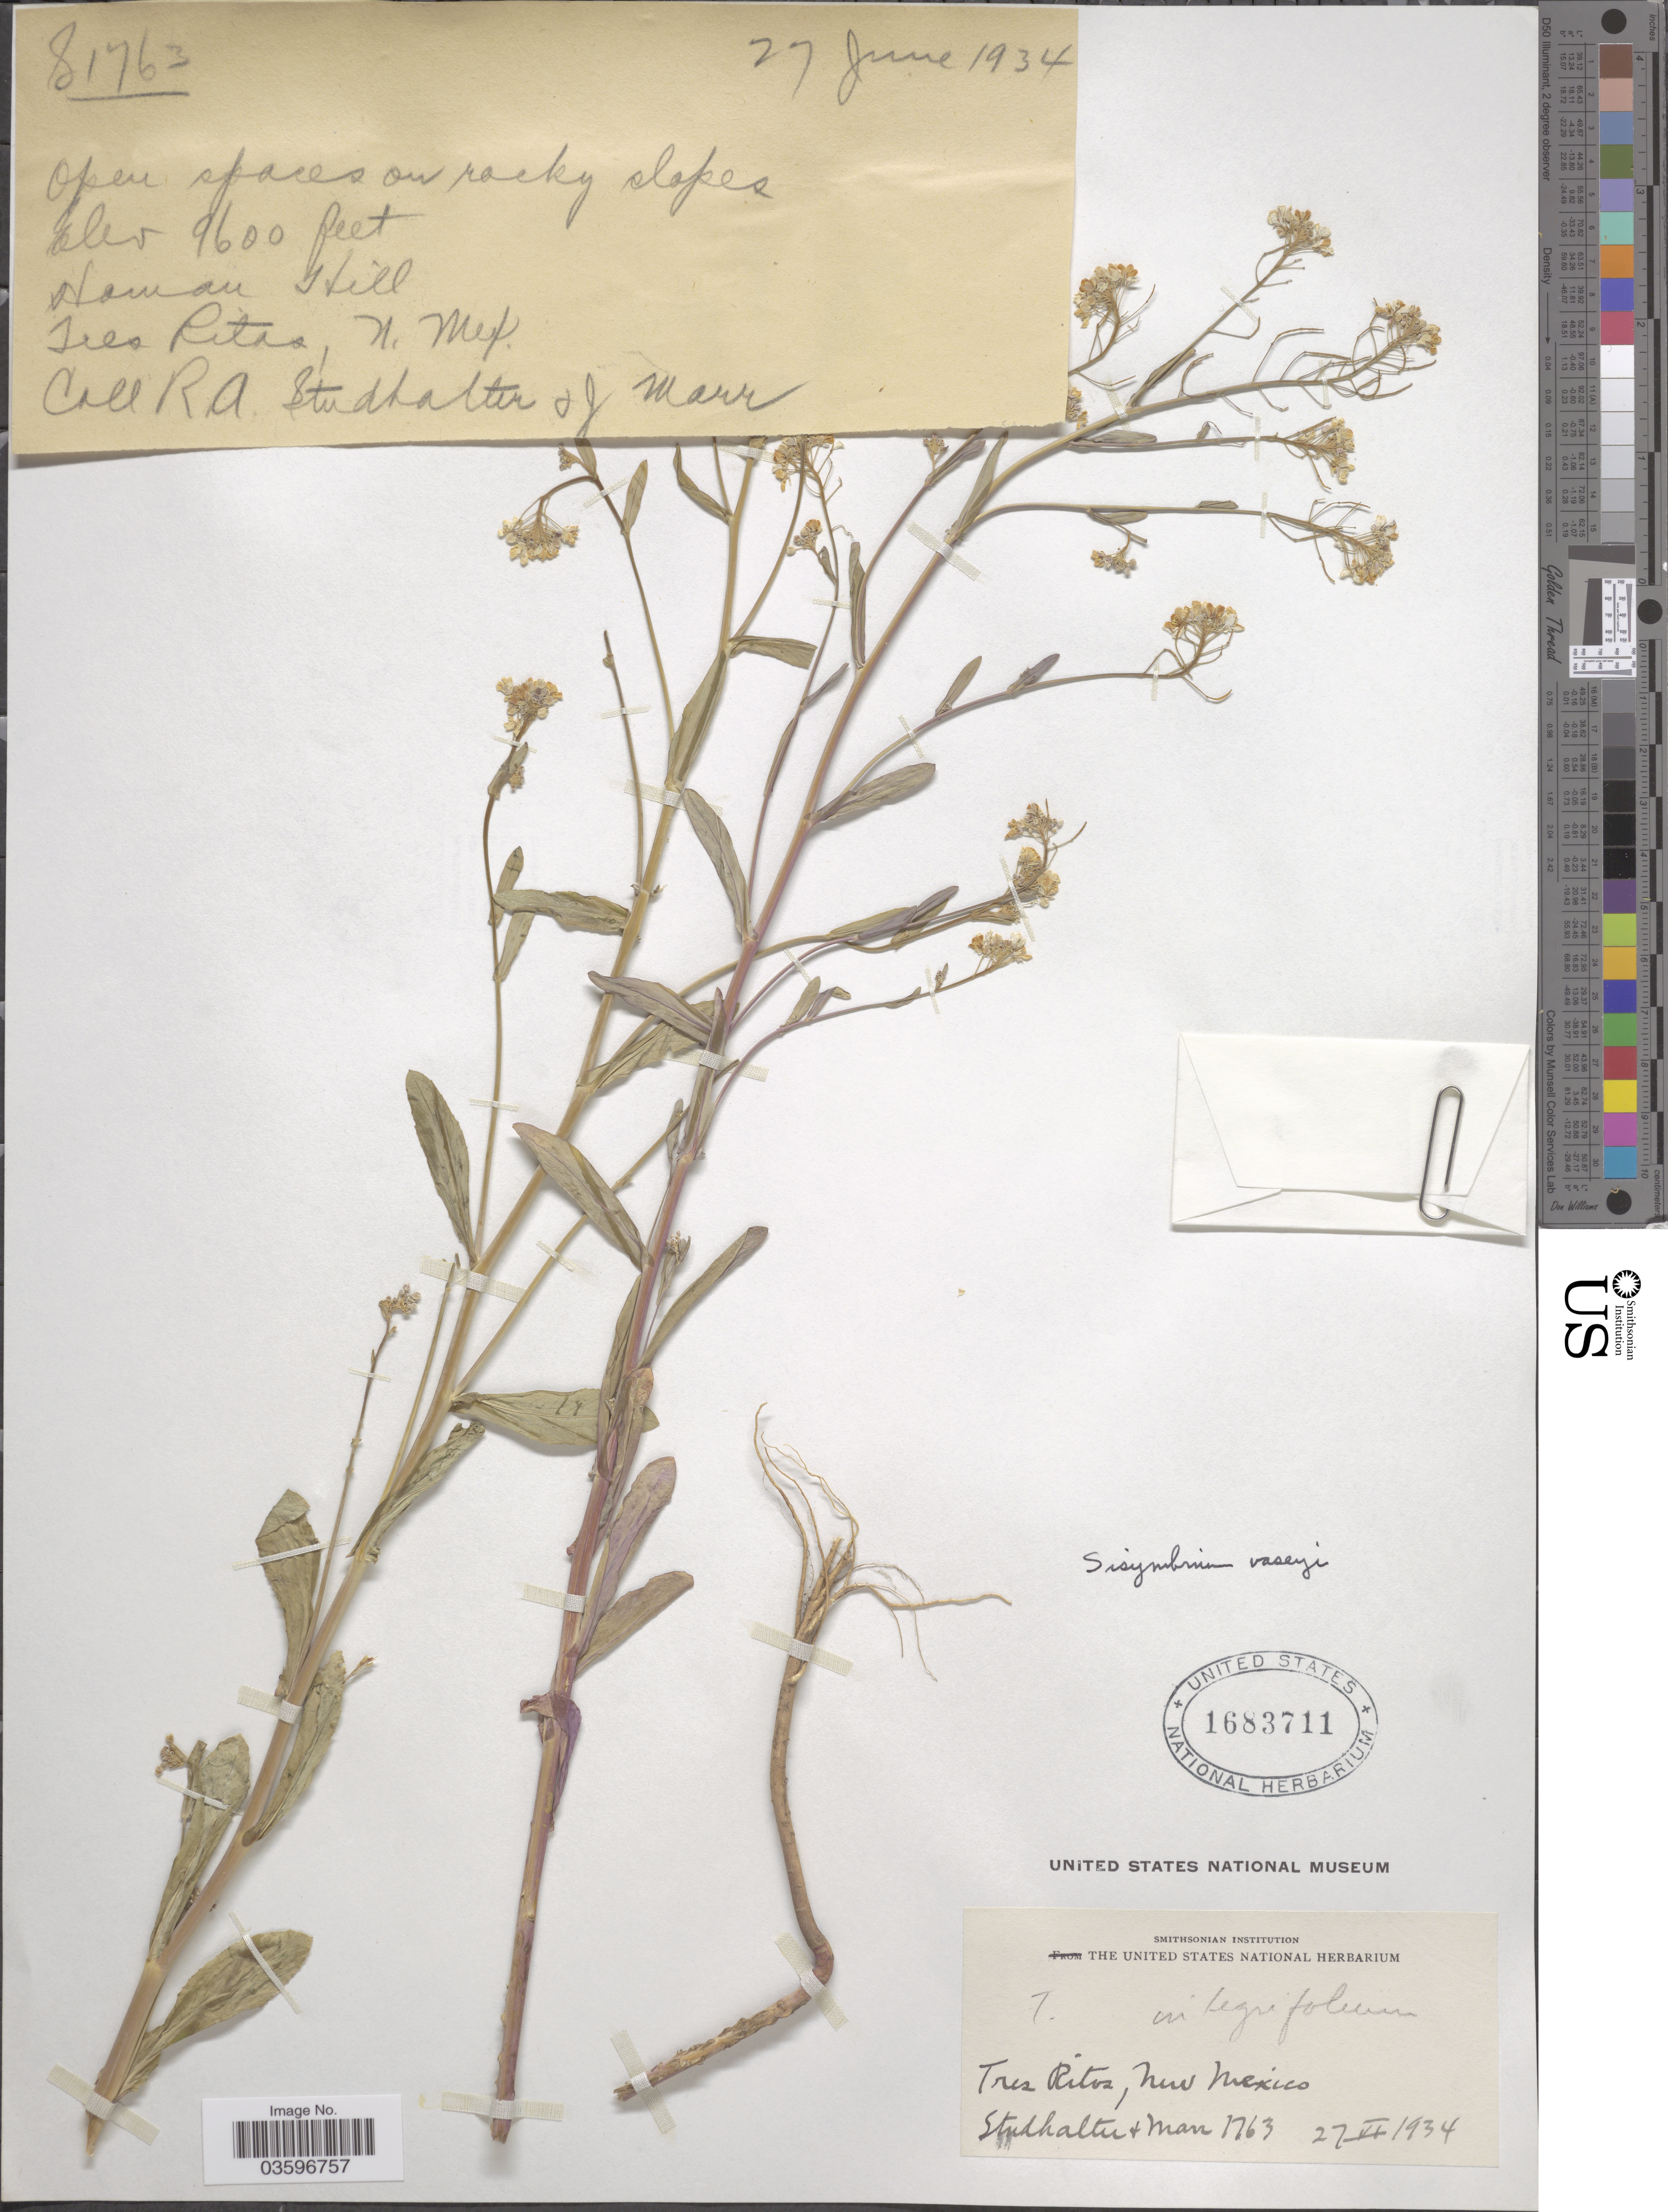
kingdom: Plantae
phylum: Tracheophyta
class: Magnoliopsida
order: Brassicales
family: Brassicaceae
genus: Thelypodiopsis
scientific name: Thelypodiopsis vaseyi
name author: (S. Watson ex B.L. Rob.) Rollins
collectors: R. Studhalter & J. Marr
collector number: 1763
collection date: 1934-06-27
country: United States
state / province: New Mexico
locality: Tres Ritos. Haman Hill.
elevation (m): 2926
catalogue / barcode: US 1683711